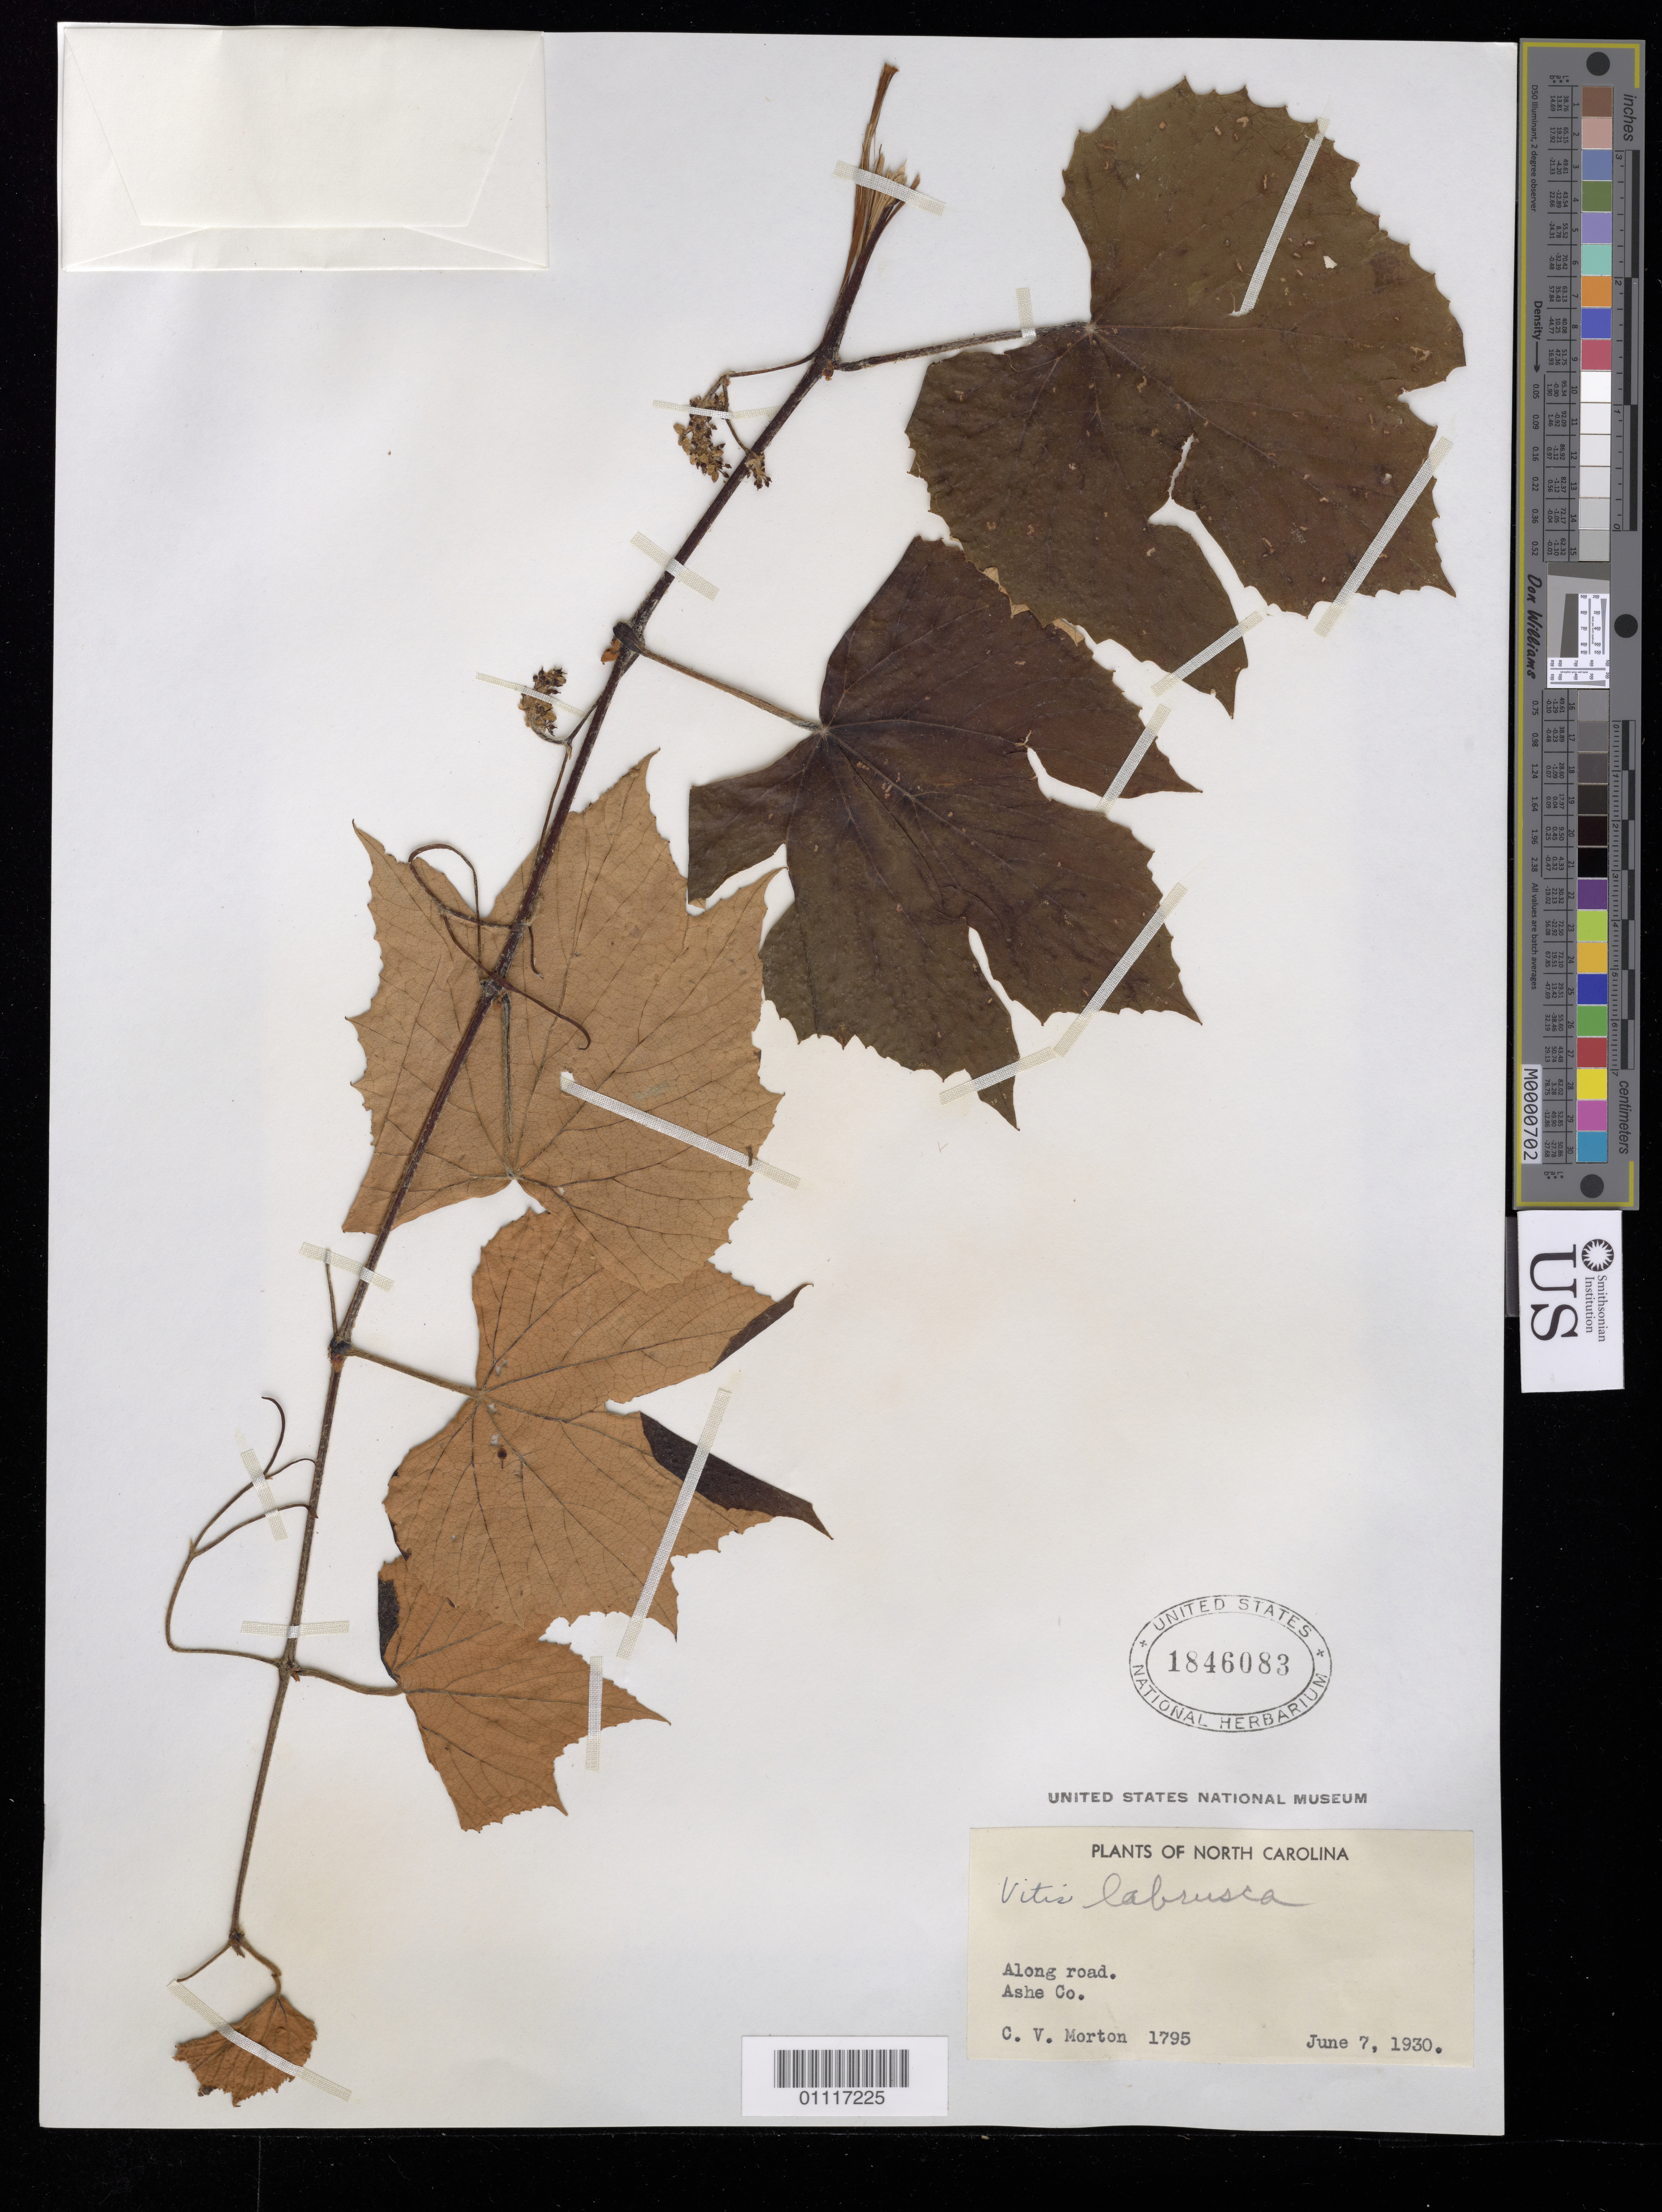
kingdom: Plantae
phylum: Tracheophyta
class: Magnoliopsida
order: Vitales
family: Vitaceae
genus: Vitis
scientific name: Vitis labrusca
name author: L.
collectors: C. V. Morton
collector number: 1795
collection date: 1930-06-07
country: United States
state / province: North Carolina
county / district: Ashe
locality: Along road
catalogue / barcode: US 1846083